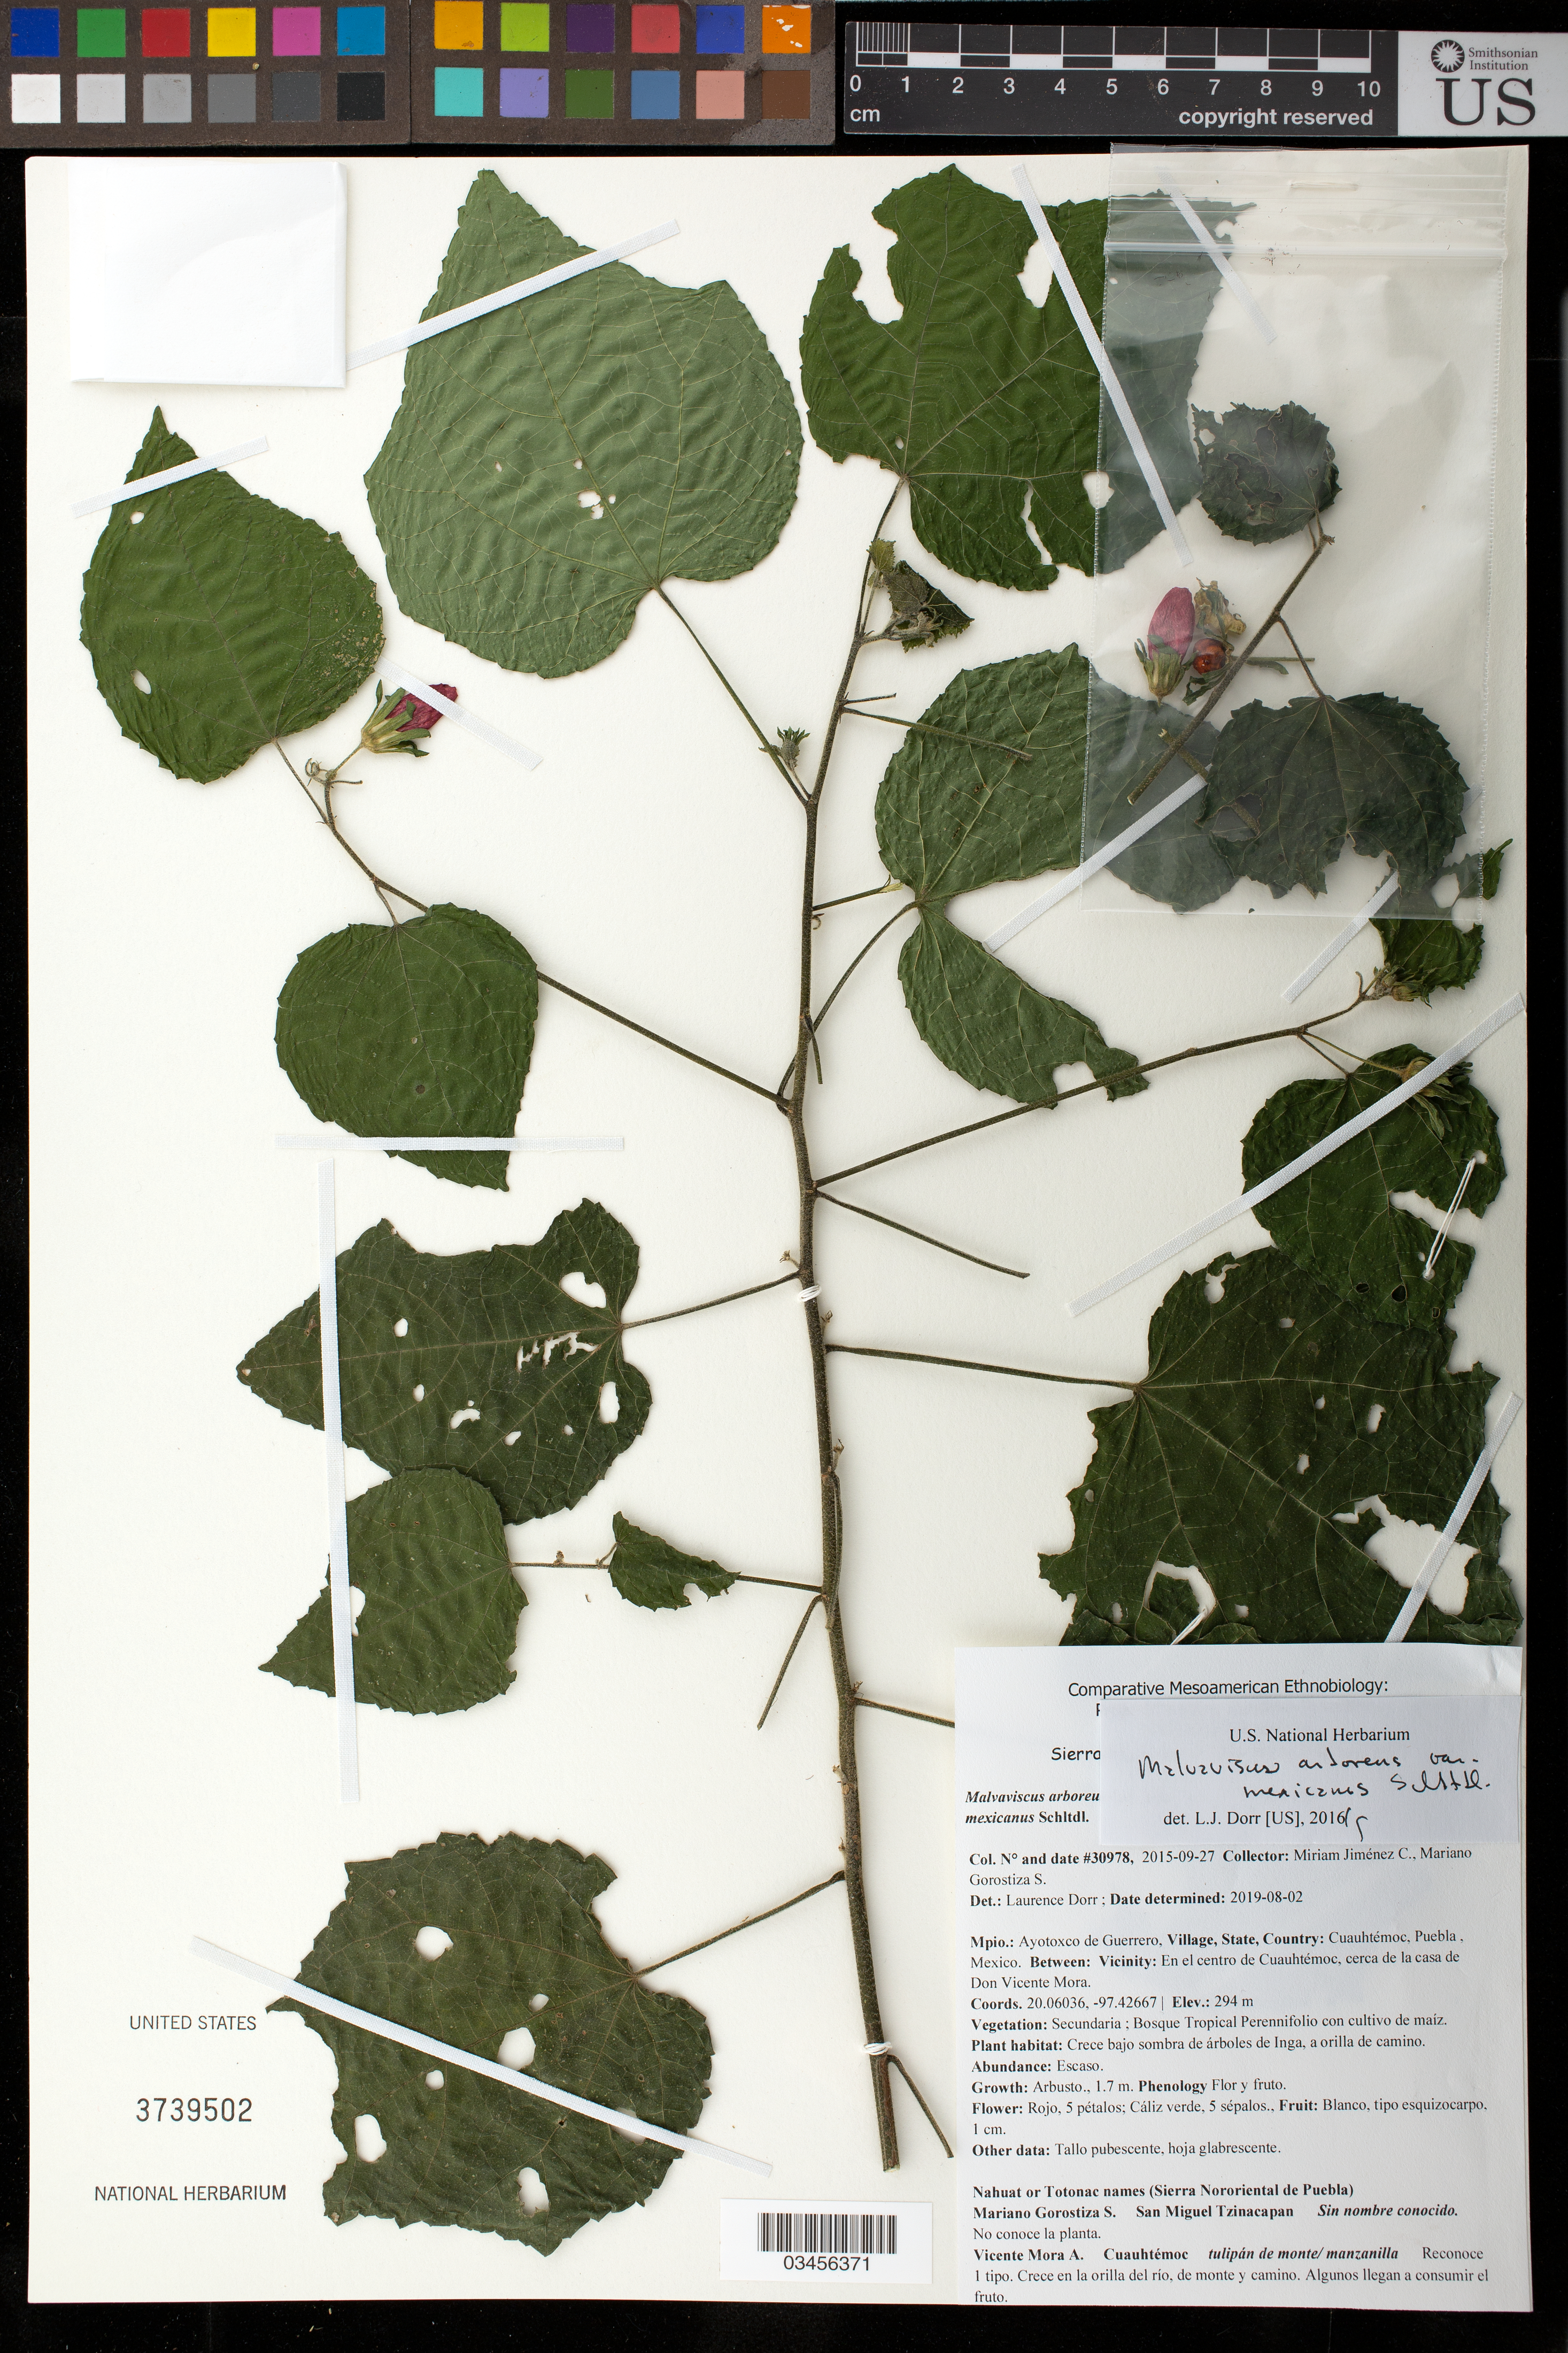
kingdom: Plantae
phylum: Tracheophyta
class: Magnoliopsida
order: Malvales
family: Malvaceae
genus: Malvaviscus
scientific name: Malvaviscus arboreus var. mexicanus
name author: Schltdl.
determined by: Dorr, L. J., (BOT), Smithsonian Institution - National Museum of Natural History (UNITED STATES)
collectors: M. Jiménez Chimil & M. Gorostiza S.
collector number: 30978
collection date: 2015-09-27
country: México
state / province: Puebla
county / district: Ayotoxco de Guerrero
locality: PUEBLO: Cuauhtémoc; LOCALIDAD EXACTA: En el centro de Cuauhtémoc, cerca de la casa de Don Vicente Mora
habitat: Bosque tropical perennifolio con cultivo de maíz | Bajo sombra de árboles de Inga, a orilla de camino.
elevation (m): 294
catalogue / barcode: US 3739502